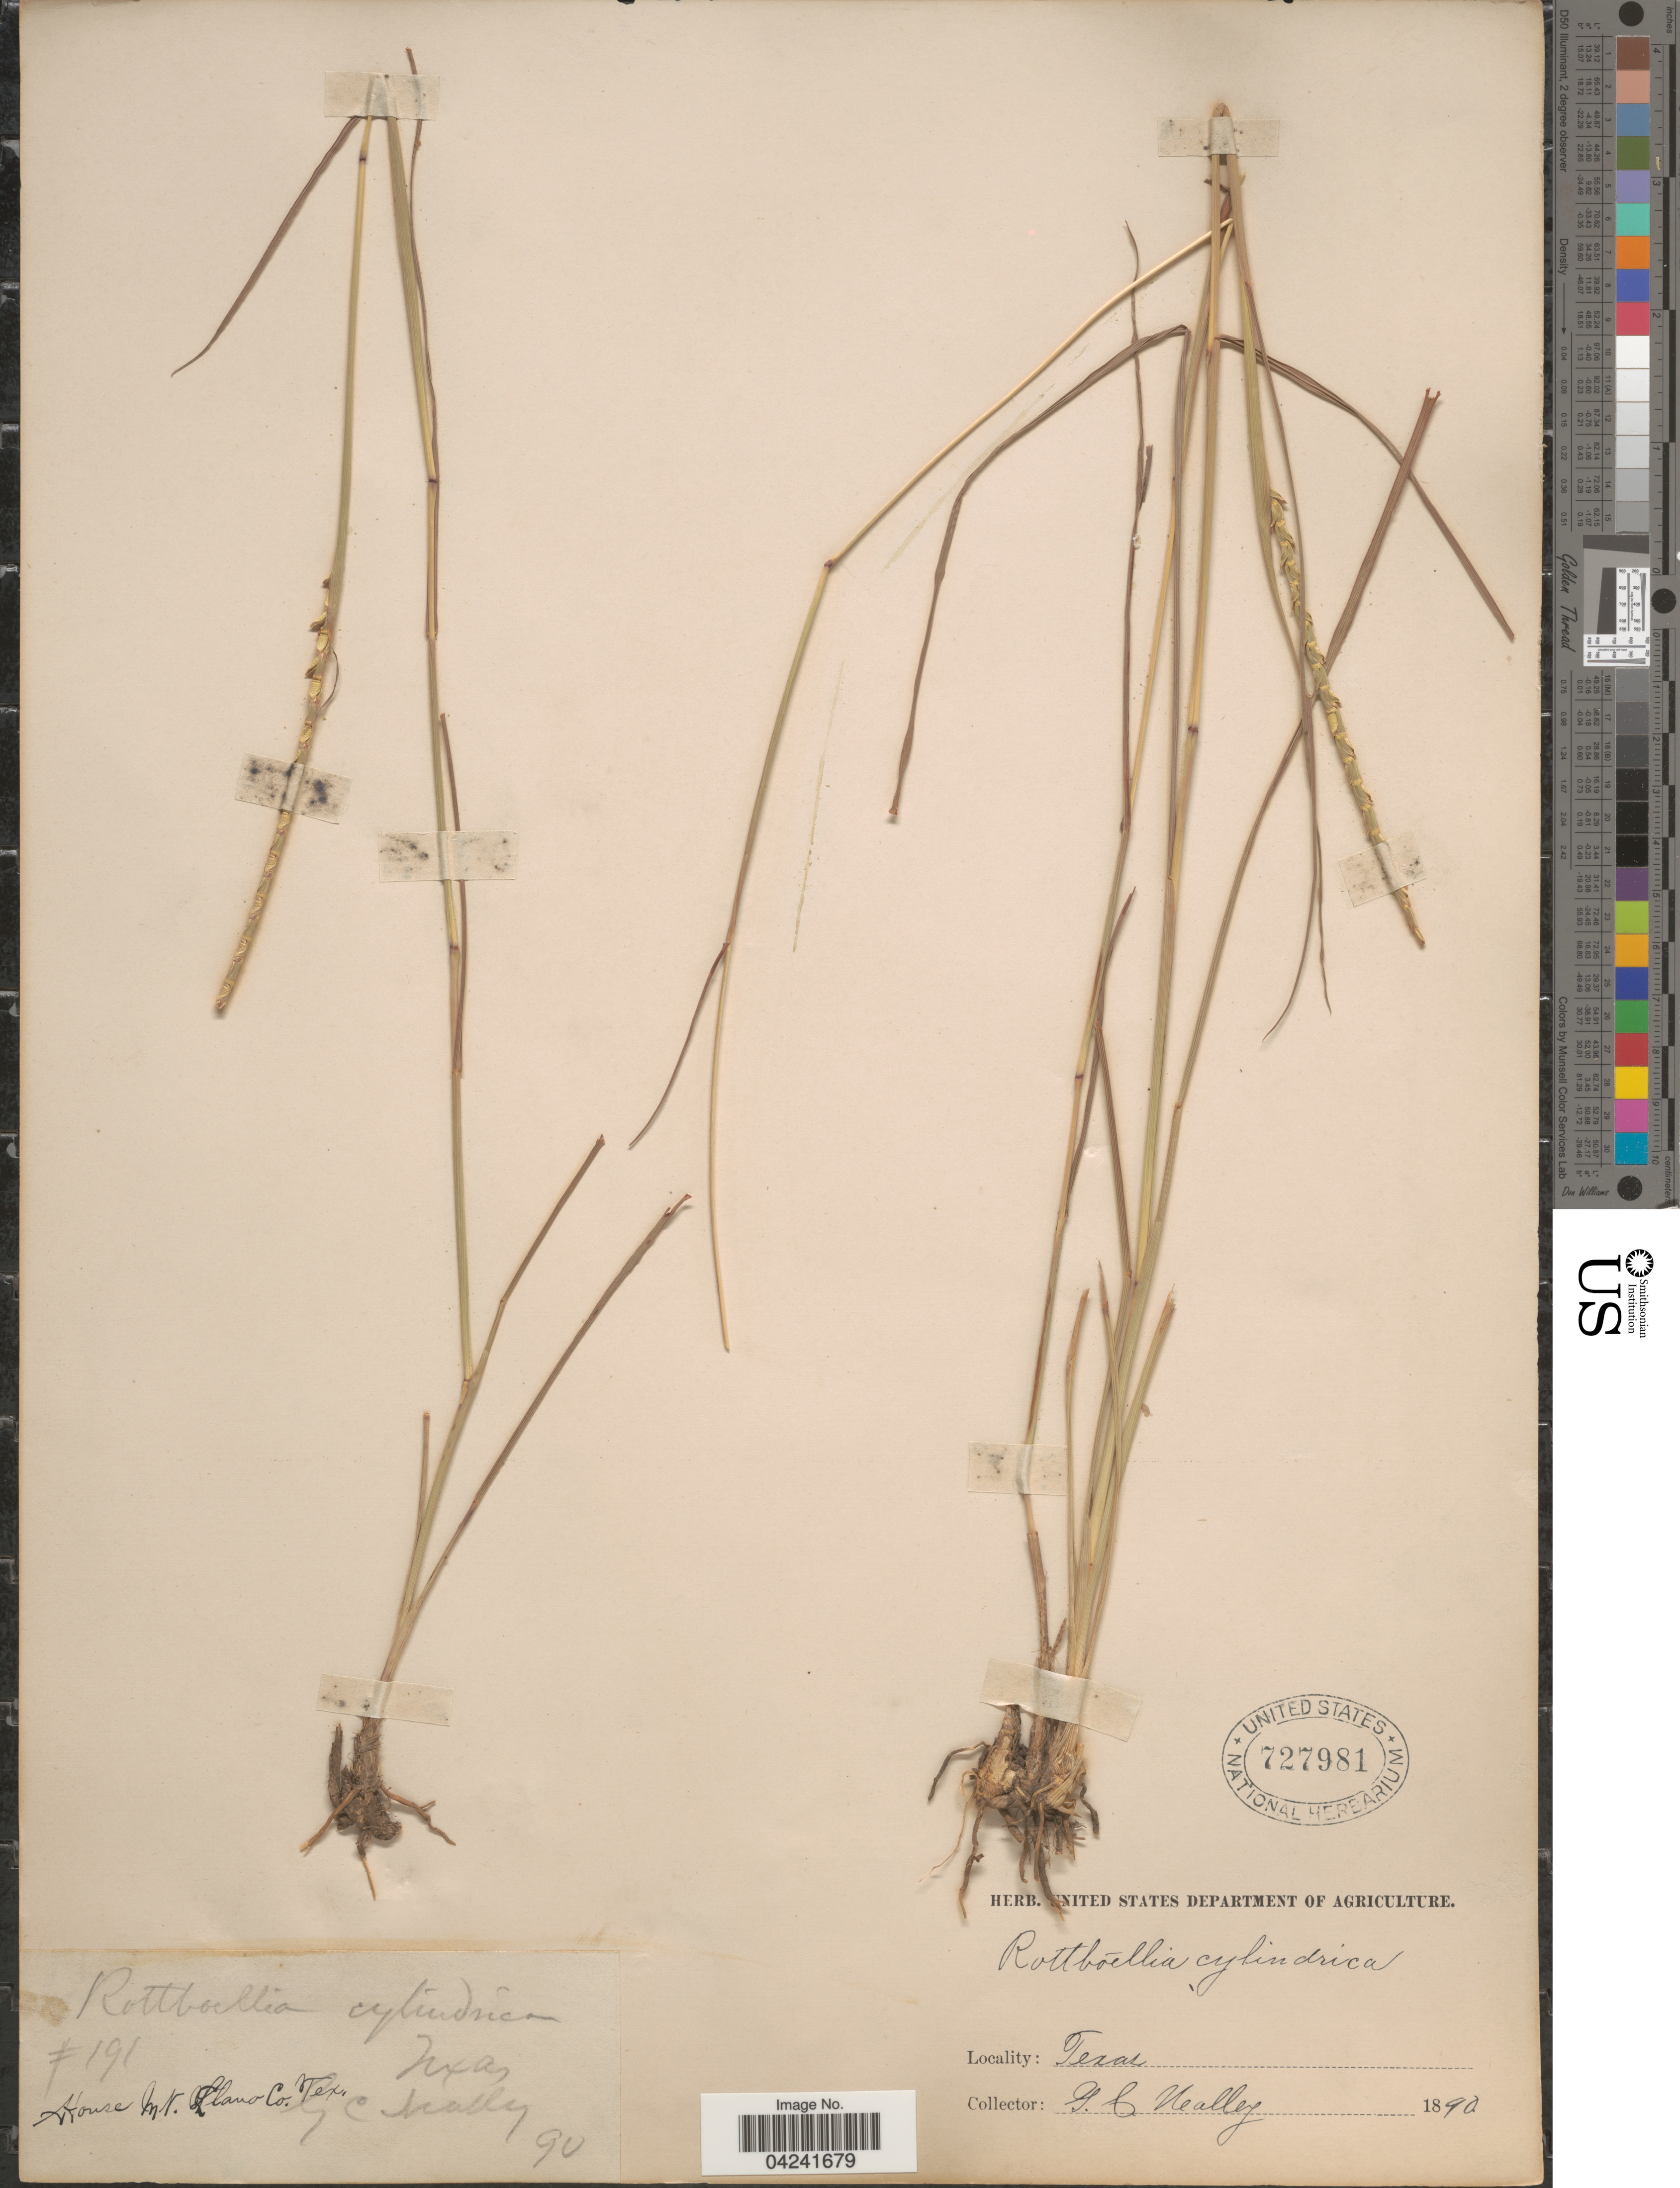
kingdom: Plantae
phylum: Tracheophyta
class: Liliopsida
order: Poales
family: Poaceae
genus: Mnesithea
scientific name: Mnesithea cylindrica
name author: (Michx.) de Koning & Sosef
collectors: G. C. Nealley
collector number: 191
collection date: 1890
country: United States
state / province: Texas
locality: House Mt. Llano Co.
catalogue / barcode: US 727981